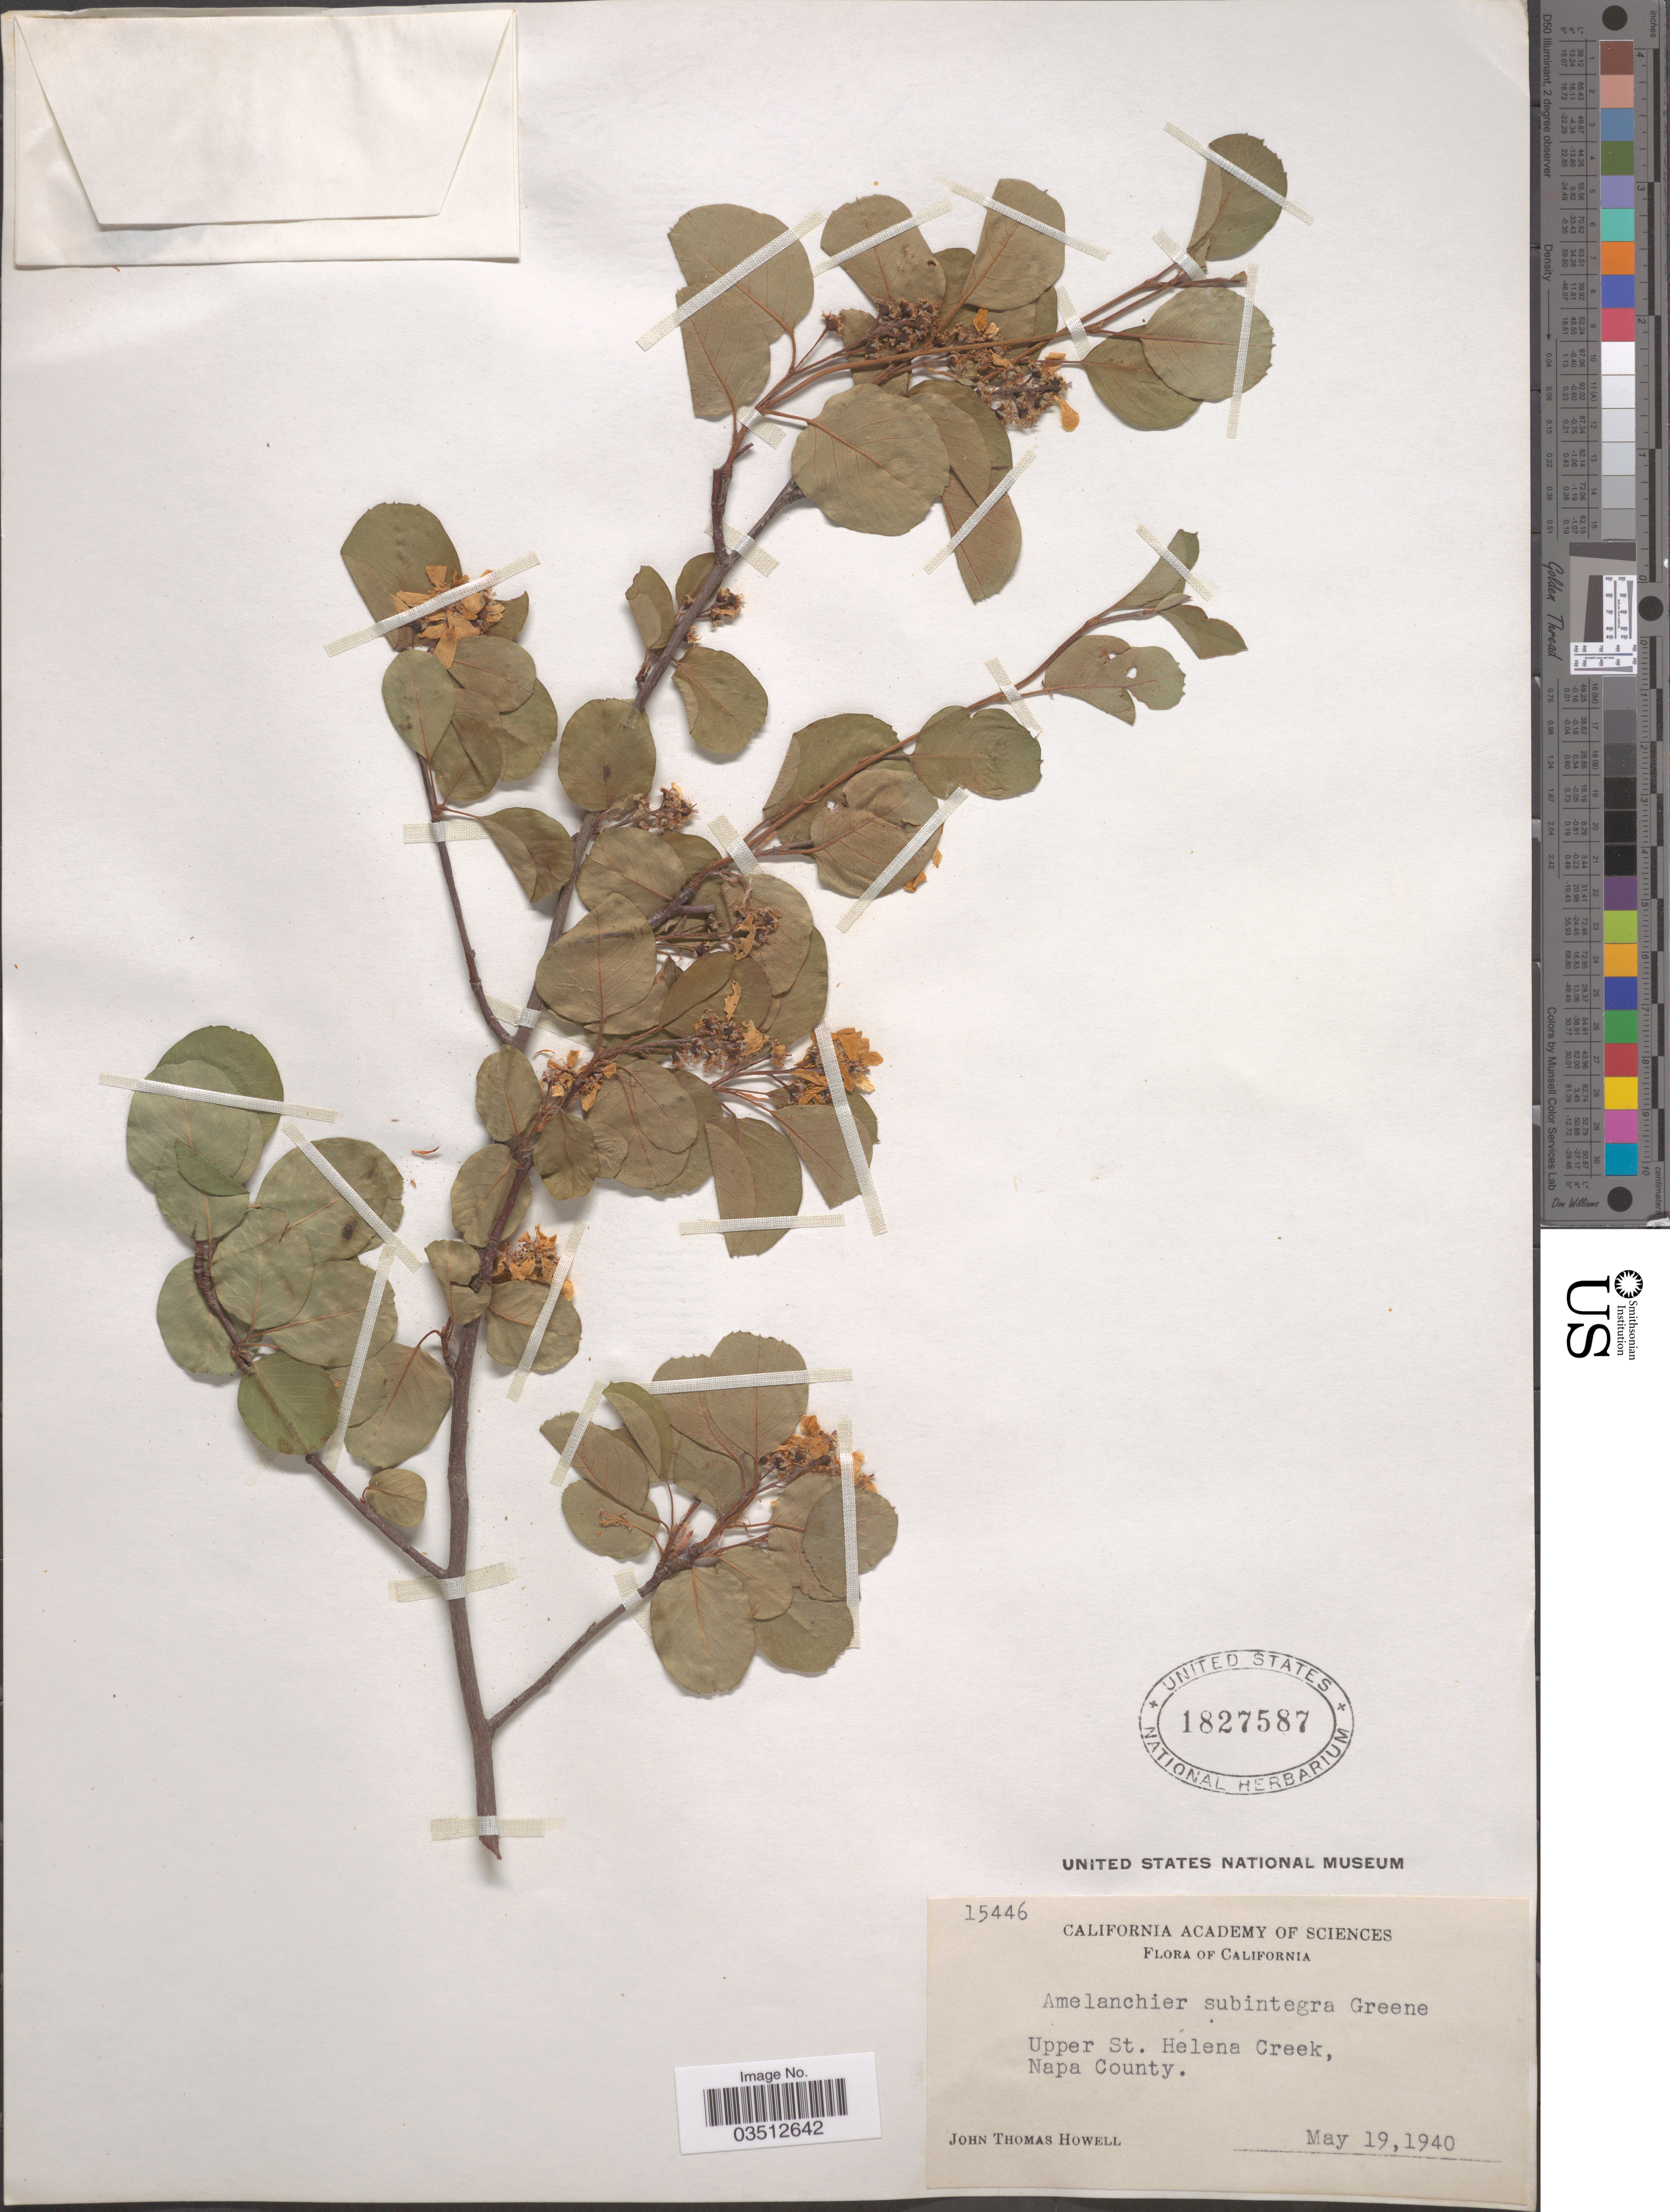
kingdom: Plantae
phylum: Tracheophyta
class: Magnoliopsida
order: Rosales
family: Rosaceae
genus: Amelanchier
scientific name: Amelanchier subintegra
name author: Greene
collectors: J. T. Howell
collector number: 15446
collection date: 1940-05-19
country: United States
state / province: California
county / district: Napa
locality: Upper St. Helena Creek, Napa County.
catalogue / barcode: US 1827587